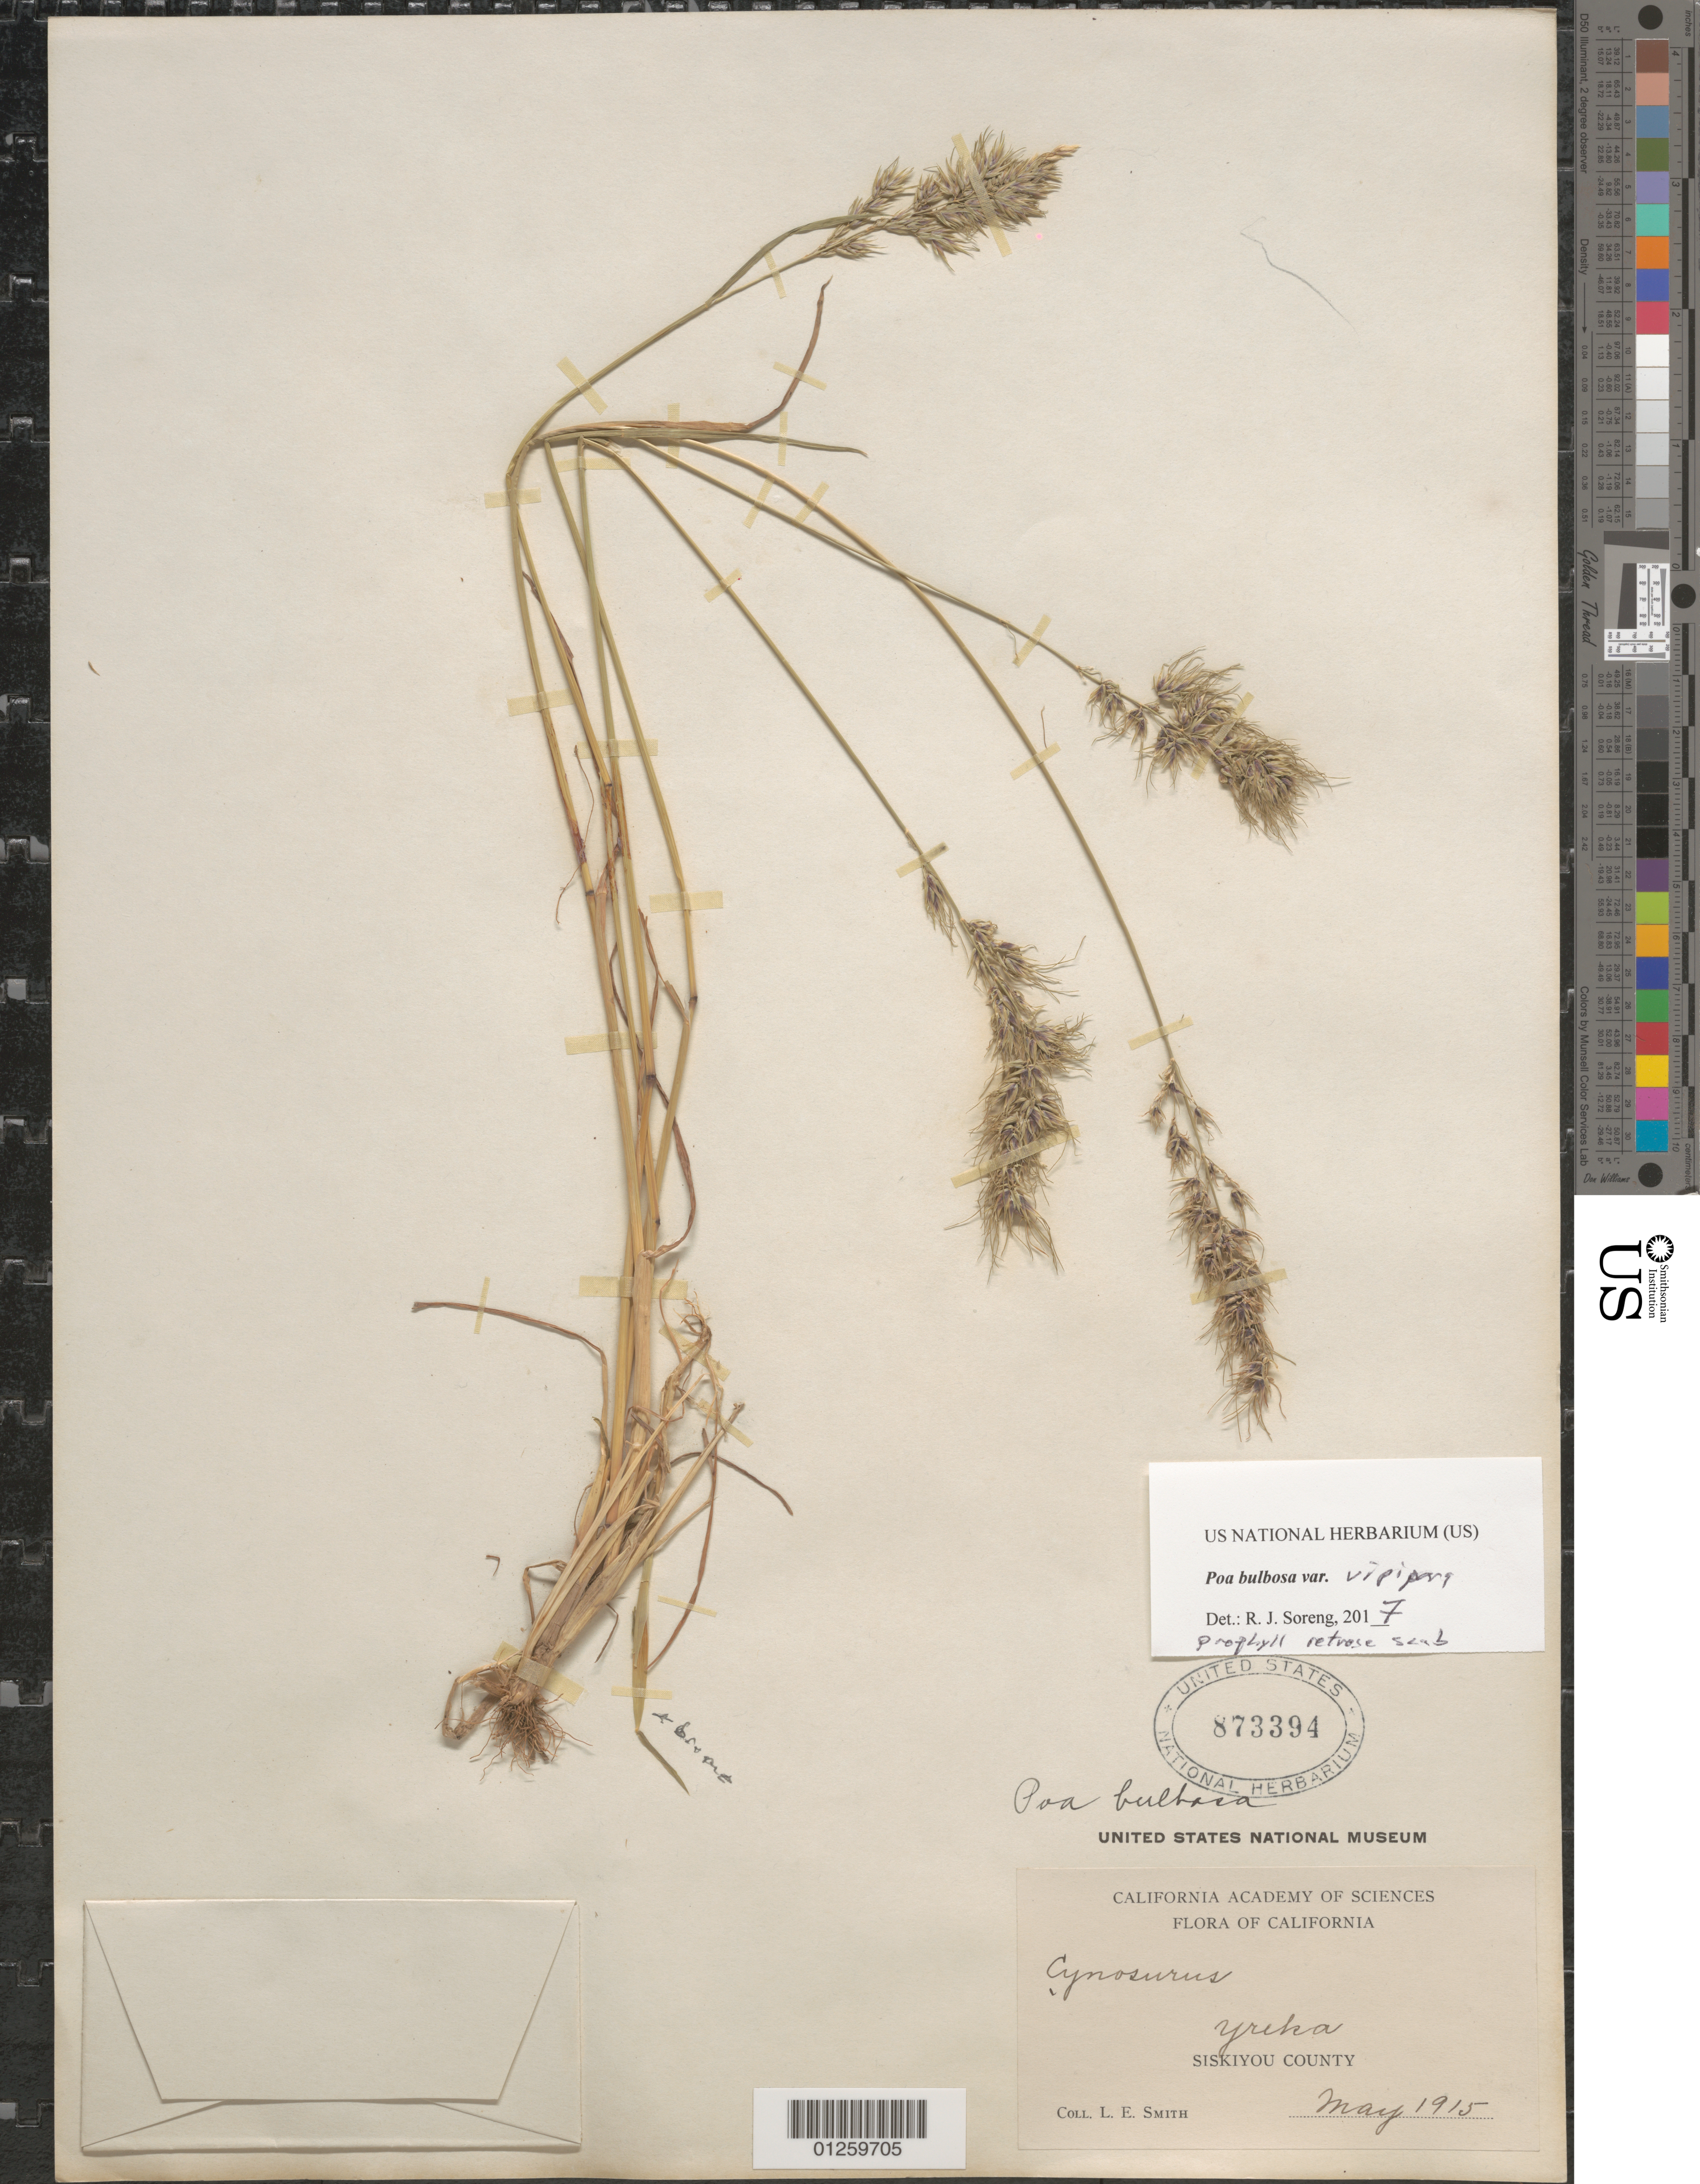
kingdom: Plantae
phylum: Tracheophyta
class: Liliopsida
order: Poales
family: Poaceae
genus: Poa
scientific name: Poa bulbosa subsp. bulbosa var. vivipara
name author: Koeler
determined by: Soreng, Robert J., Research Associate (BOT), Smithsonian Institution - National Museum of Natural History (UNITED STATES)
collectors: L. E. Smith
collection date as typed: May 1915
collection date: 1915-05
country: United States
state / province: California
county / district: Siskiyou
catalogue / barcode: US 873394